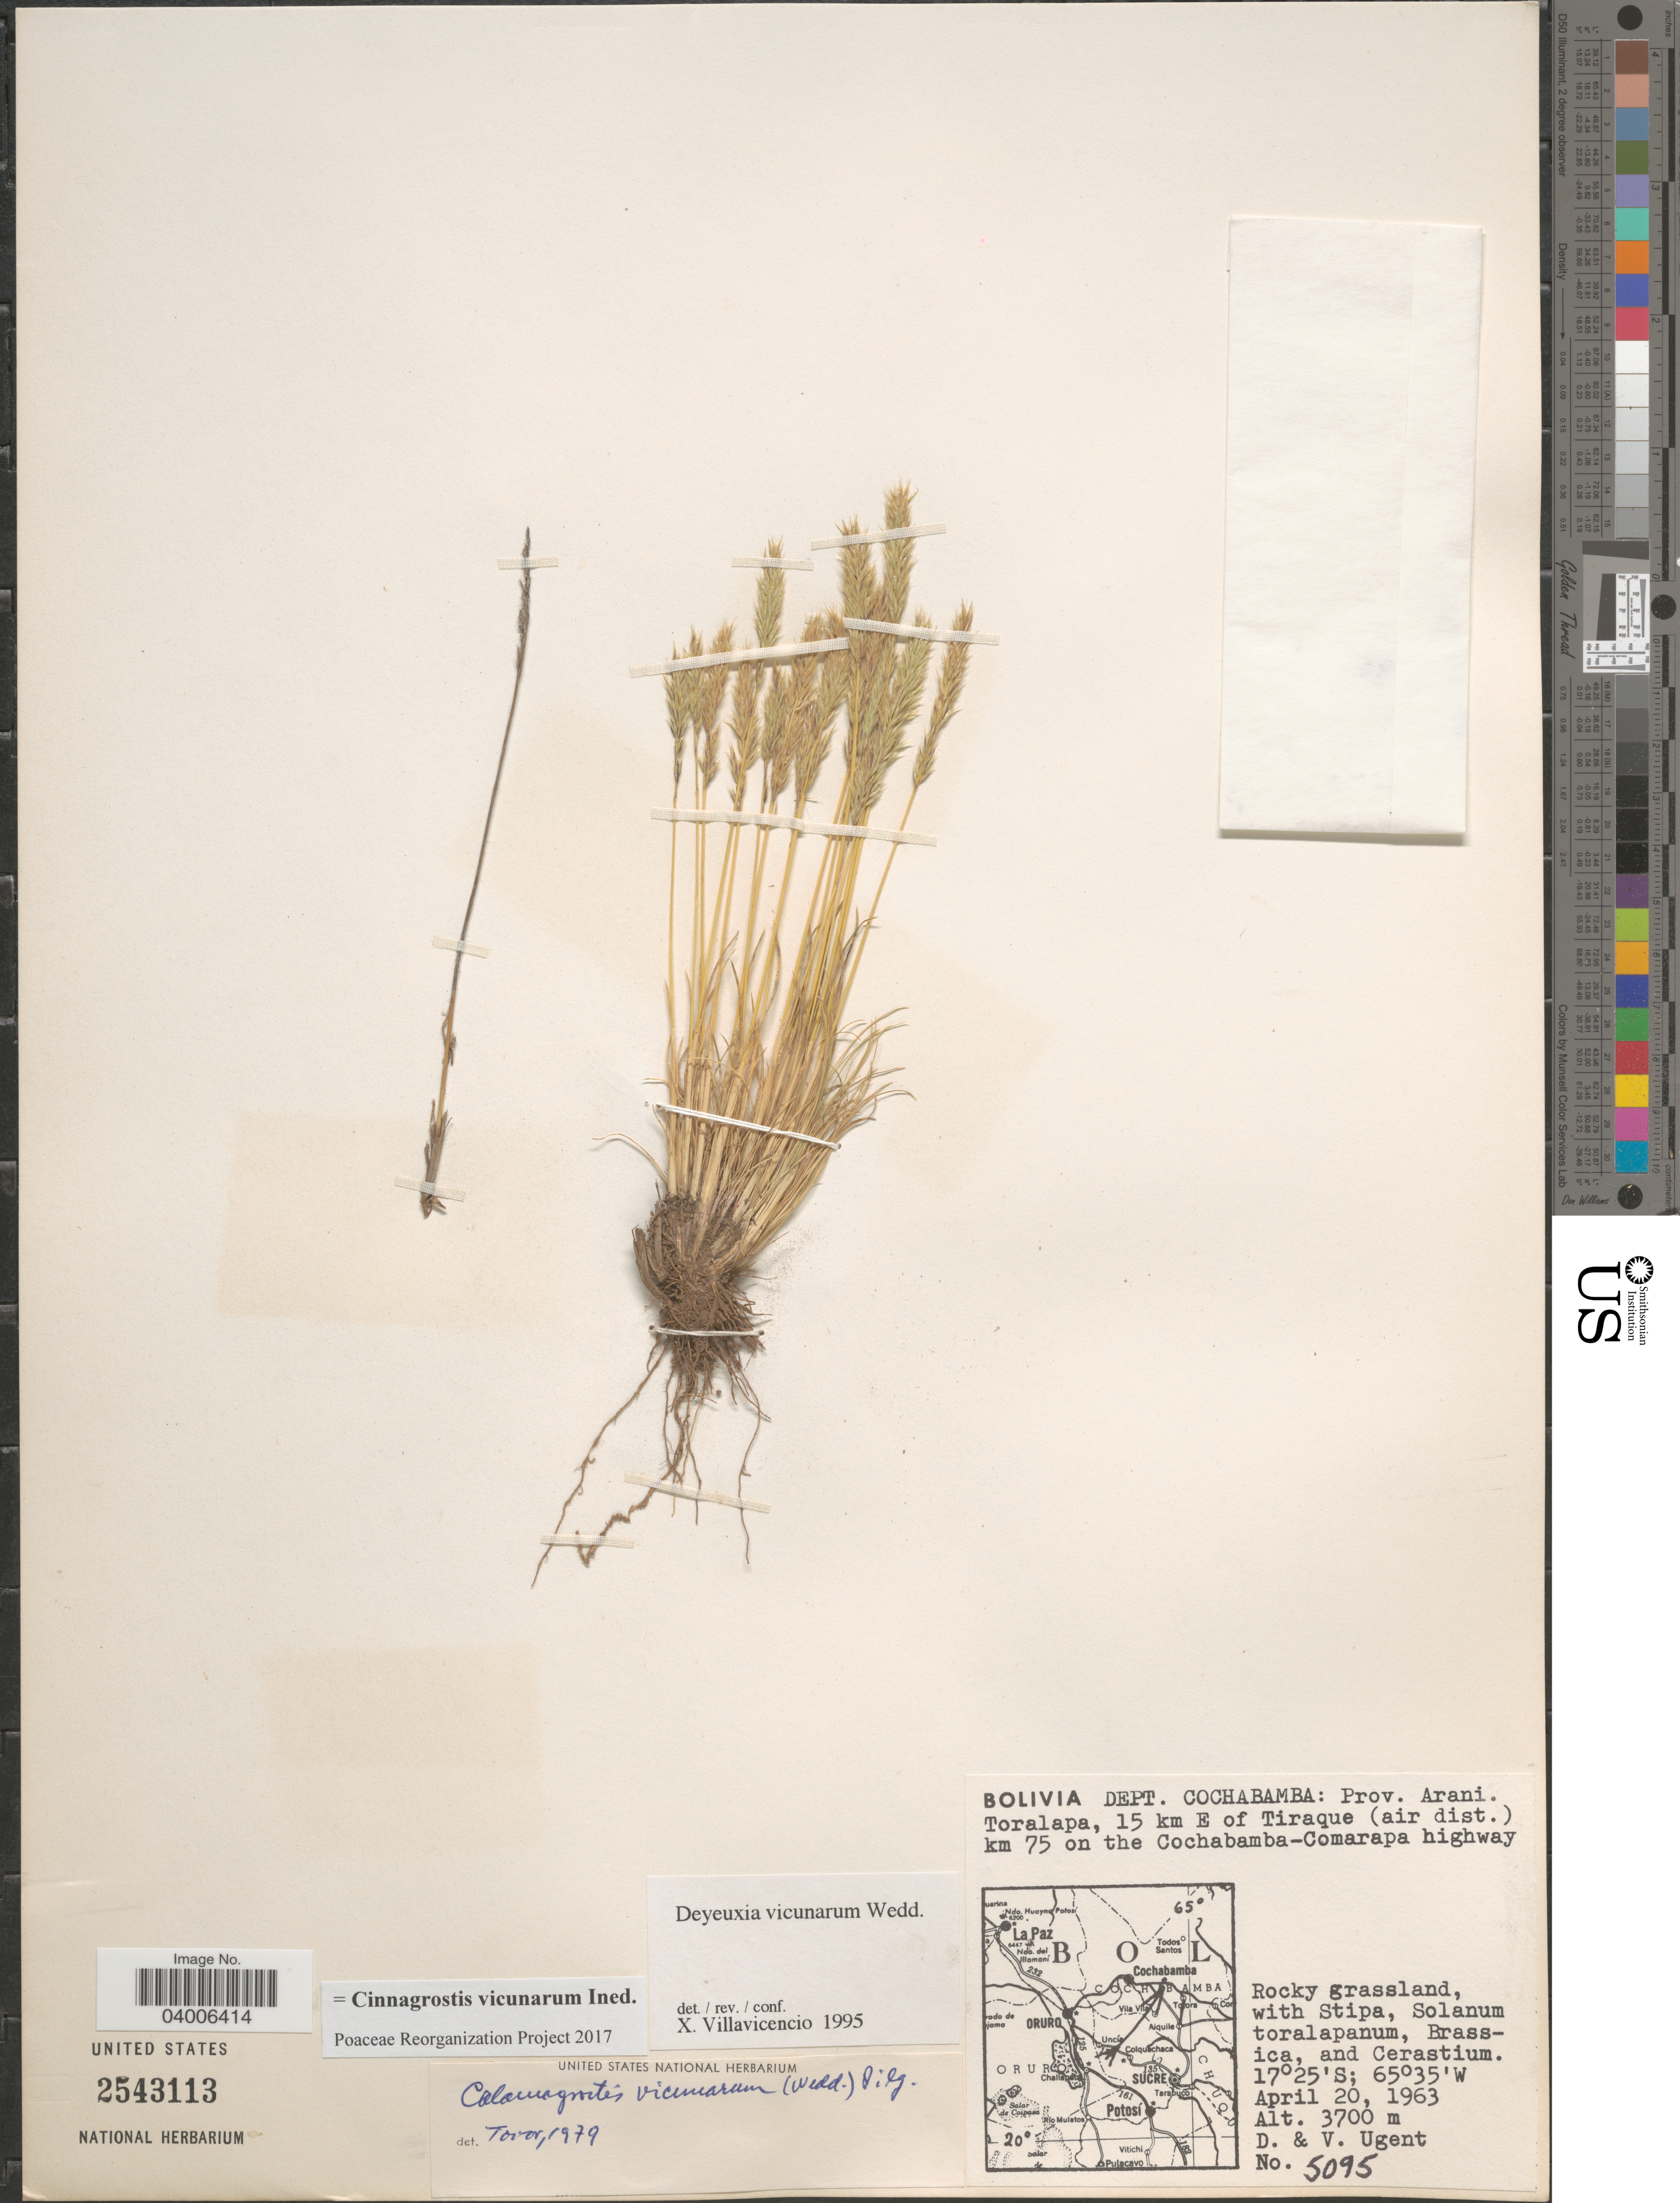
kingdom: Plantae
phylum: Tracheophyta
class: Liliopsida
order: Poales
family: Poaceae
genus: Cinnagrostis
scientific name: Cinnagrostis vicunarum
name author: (Wedd.) P.M. Peterson et al.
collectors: D. Ugent & V. Ugent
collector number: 5095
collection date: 1963-04-20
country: Bolivia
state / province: Cochabamba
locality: Dept. Cochabamba: Prov. Arani. Toralapa, 15 km E of Tiraque (air dist.) km 75 on the Cochabamba-Comarapa highway.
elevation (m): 3700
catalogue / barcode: US 2543113